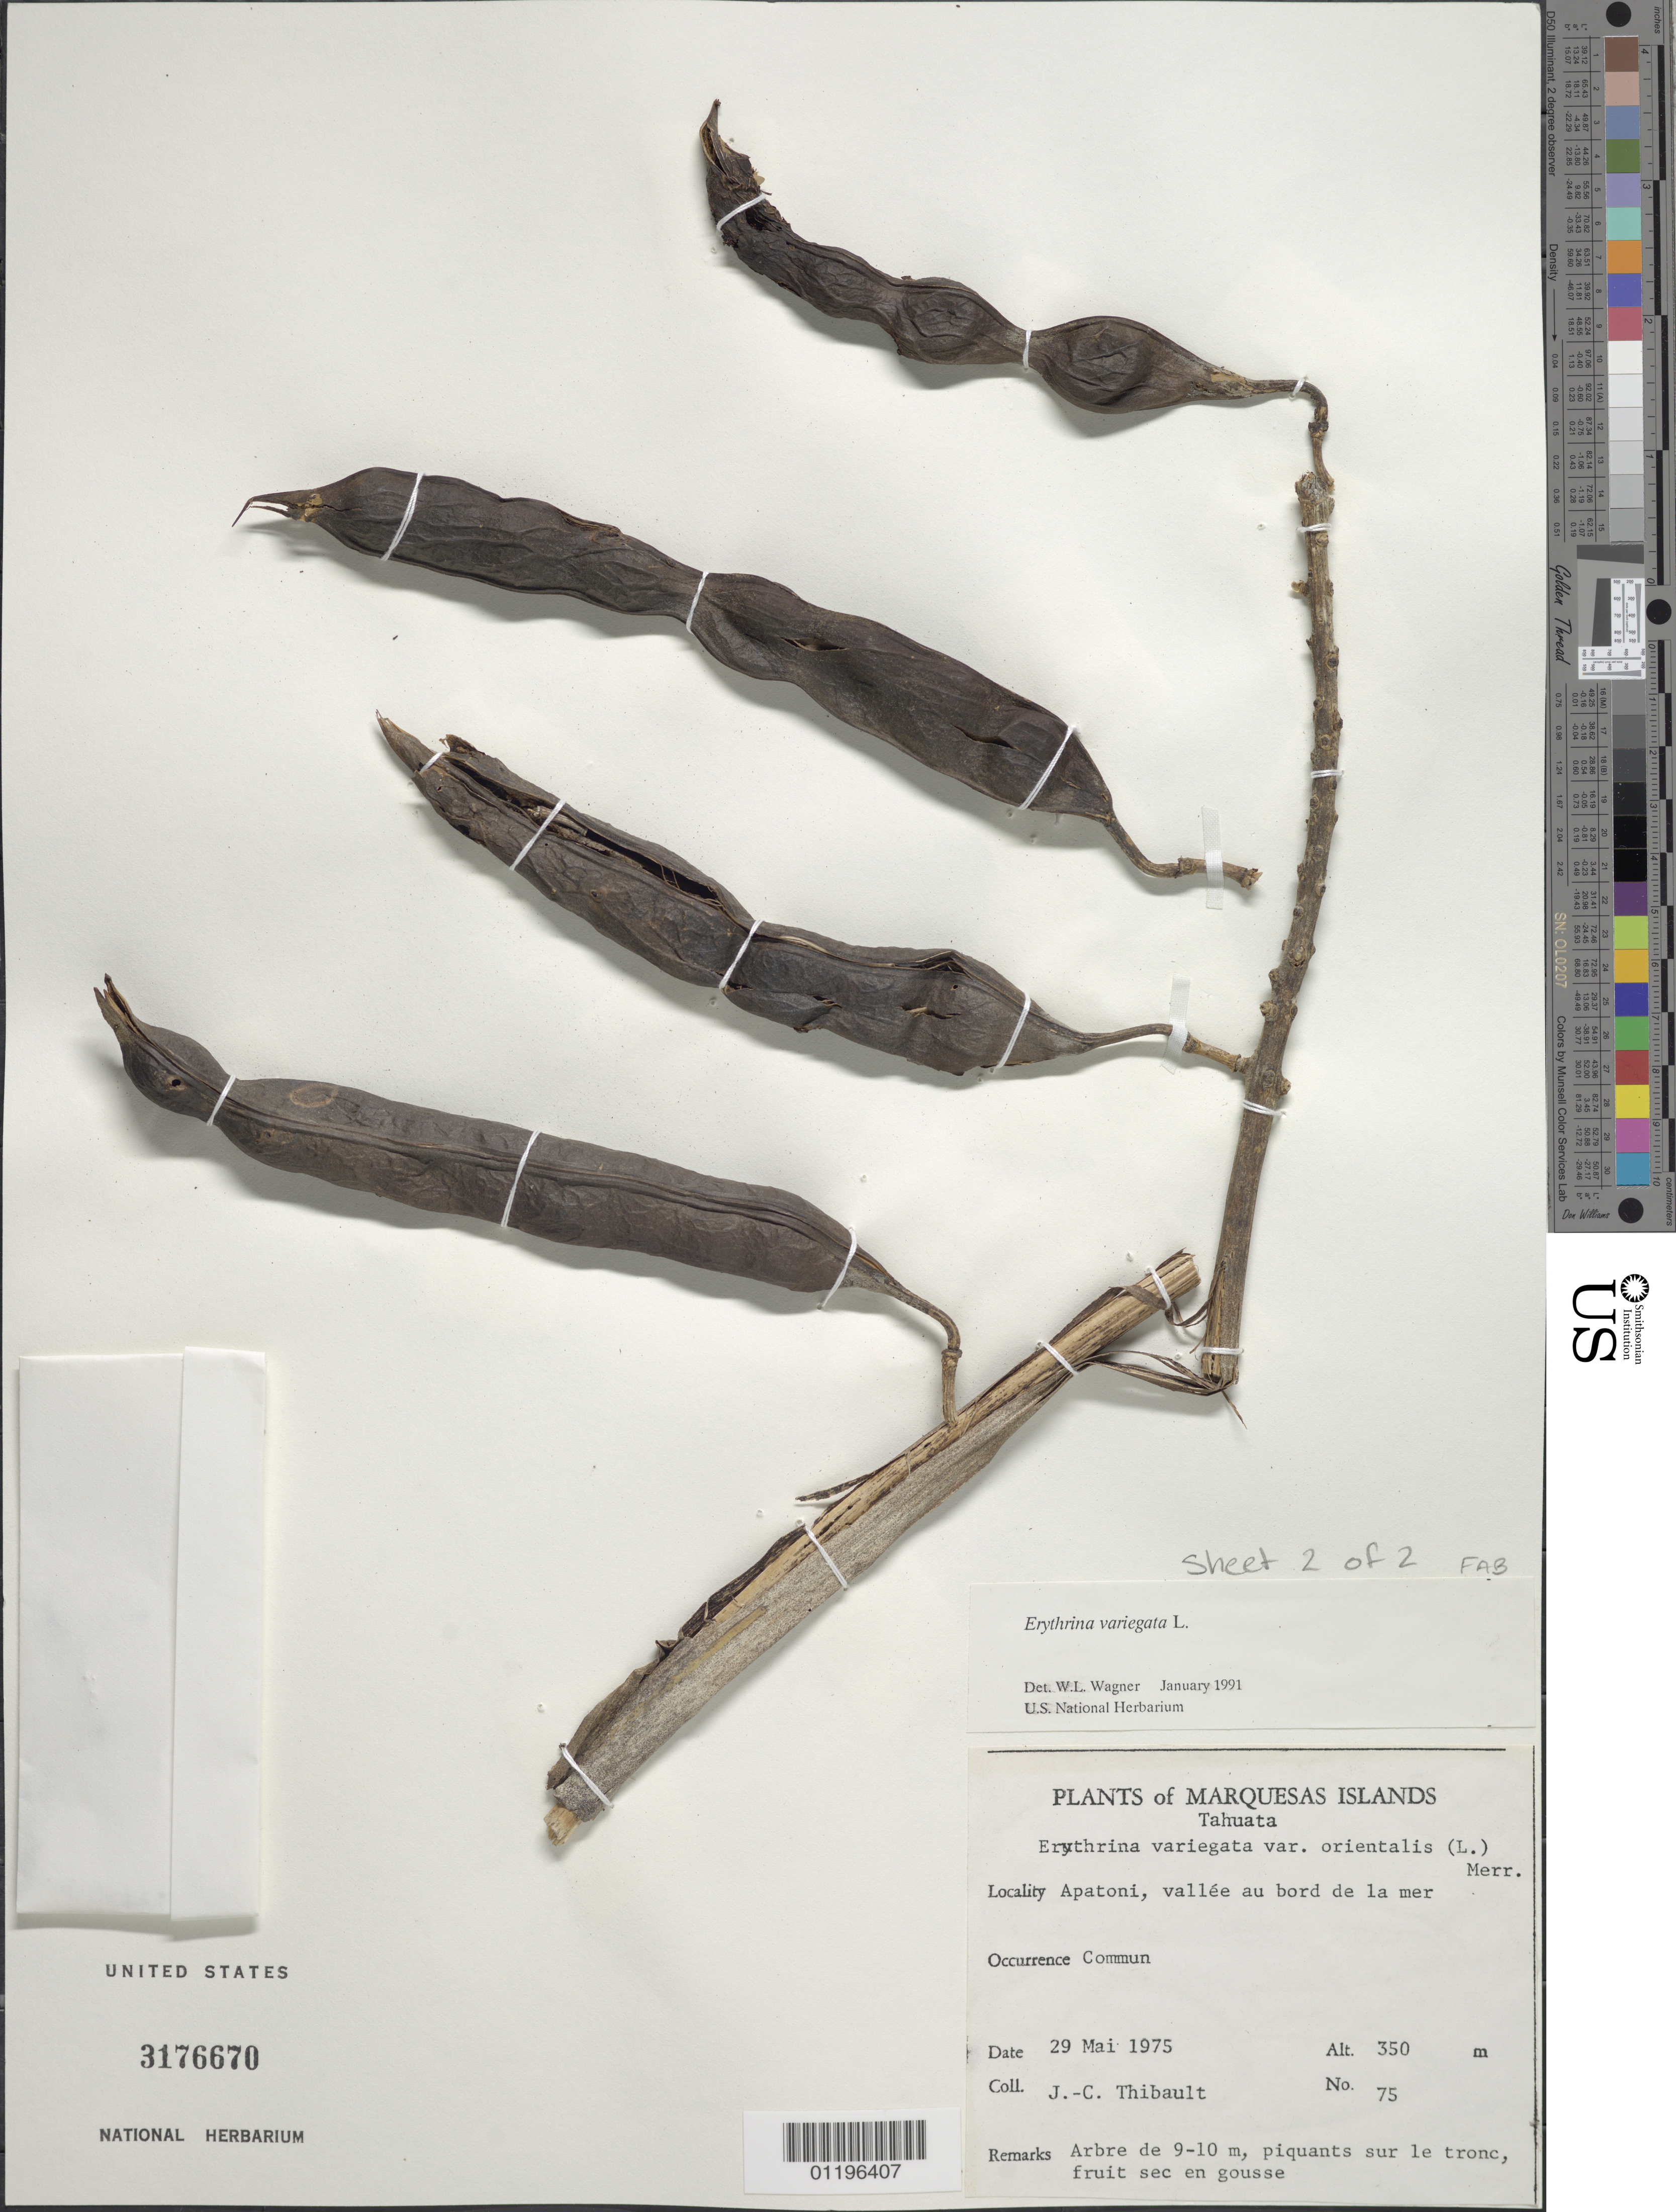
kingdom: Plantae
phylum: Tracheophyta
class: Magnoliopsida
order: Fabales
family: Fabaceae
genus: Erythrina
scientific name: Erythrina variegata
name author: L.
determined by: Wagner, W. L., (BOT), Smithsonian Institution - National Museum of Natural History (UNITED STATES)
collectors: J. Thibault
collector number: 75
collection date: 1975-05-29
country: French Polynesia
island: Tahuata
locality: Apatoni, vallée au bord de la mer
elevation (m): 350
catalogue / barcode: US 3176670